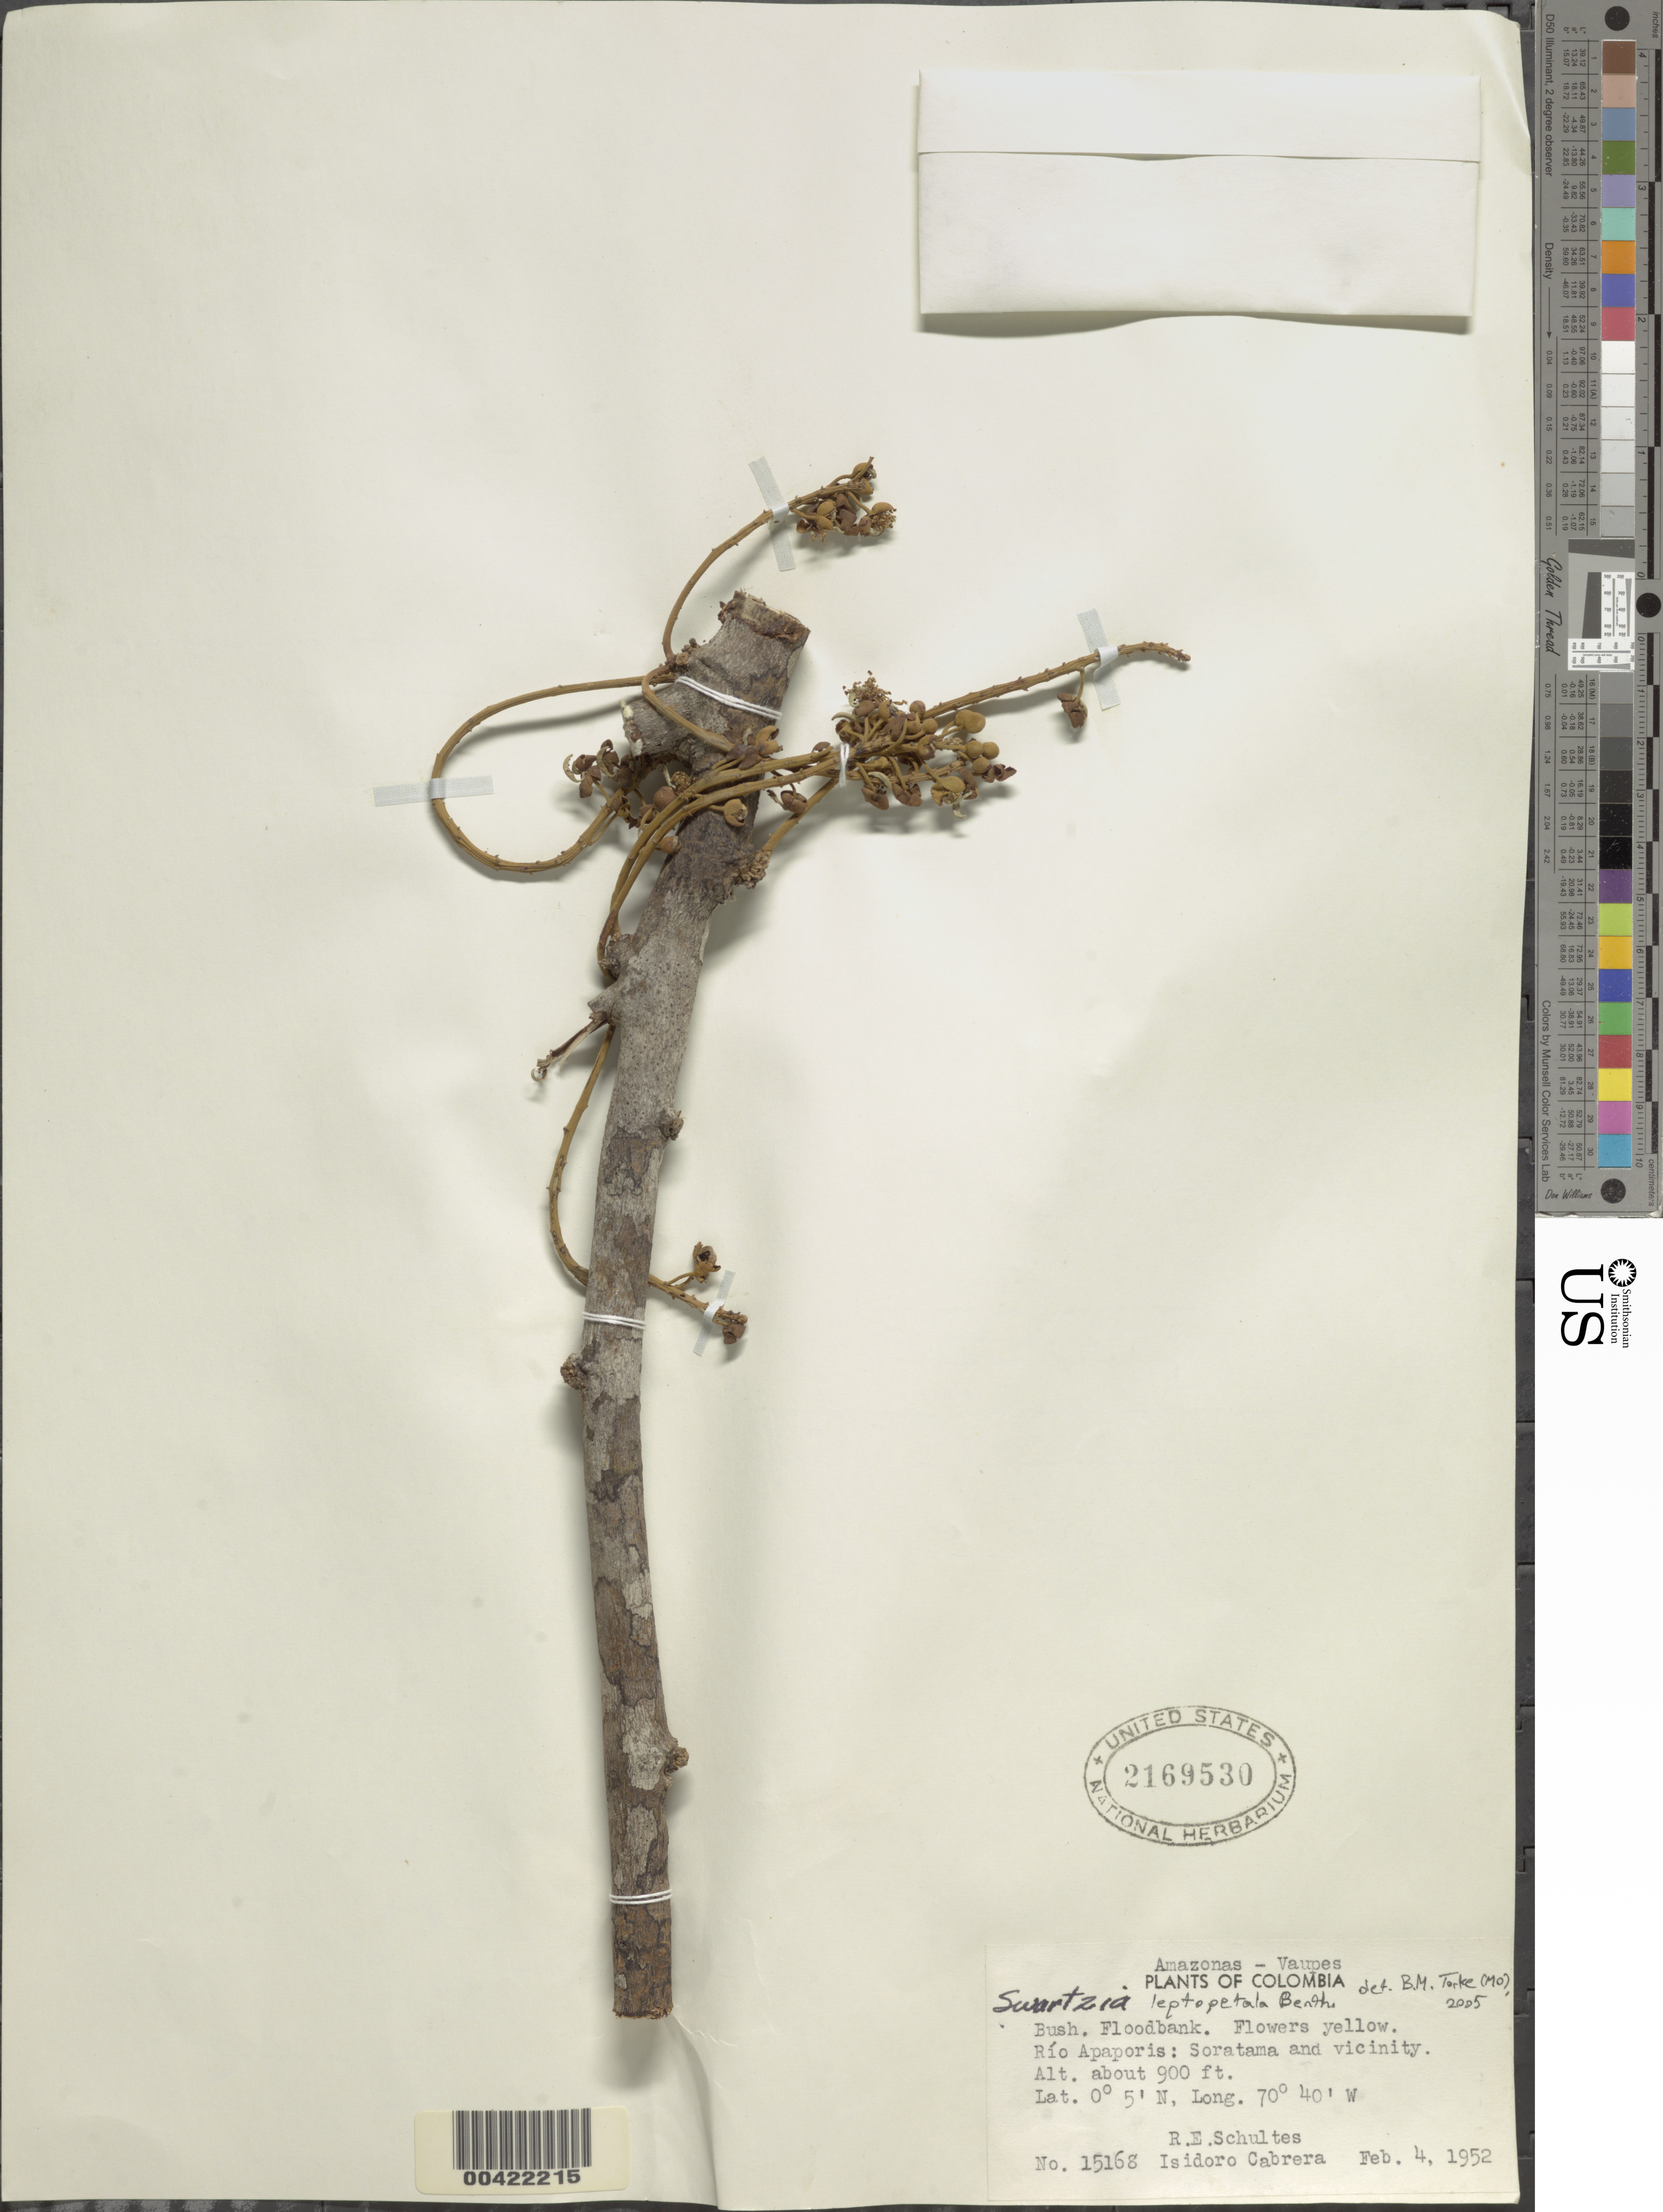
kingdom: Plantae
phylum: Tracheophyta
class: Magnoliopsida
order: Fabales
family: Fabaceae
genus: Swartzia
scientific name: Swartzia leptopetala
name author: Benth.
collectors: R. E. Schultes & I. Cabrera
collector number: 15168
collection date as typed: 04 Feb 1952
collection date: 1952-02-04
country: Colombia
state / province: Amazônas / Vaupés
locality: Soratama and vicinity; Rio Apaporis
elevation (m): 274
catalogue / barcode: US 2169530